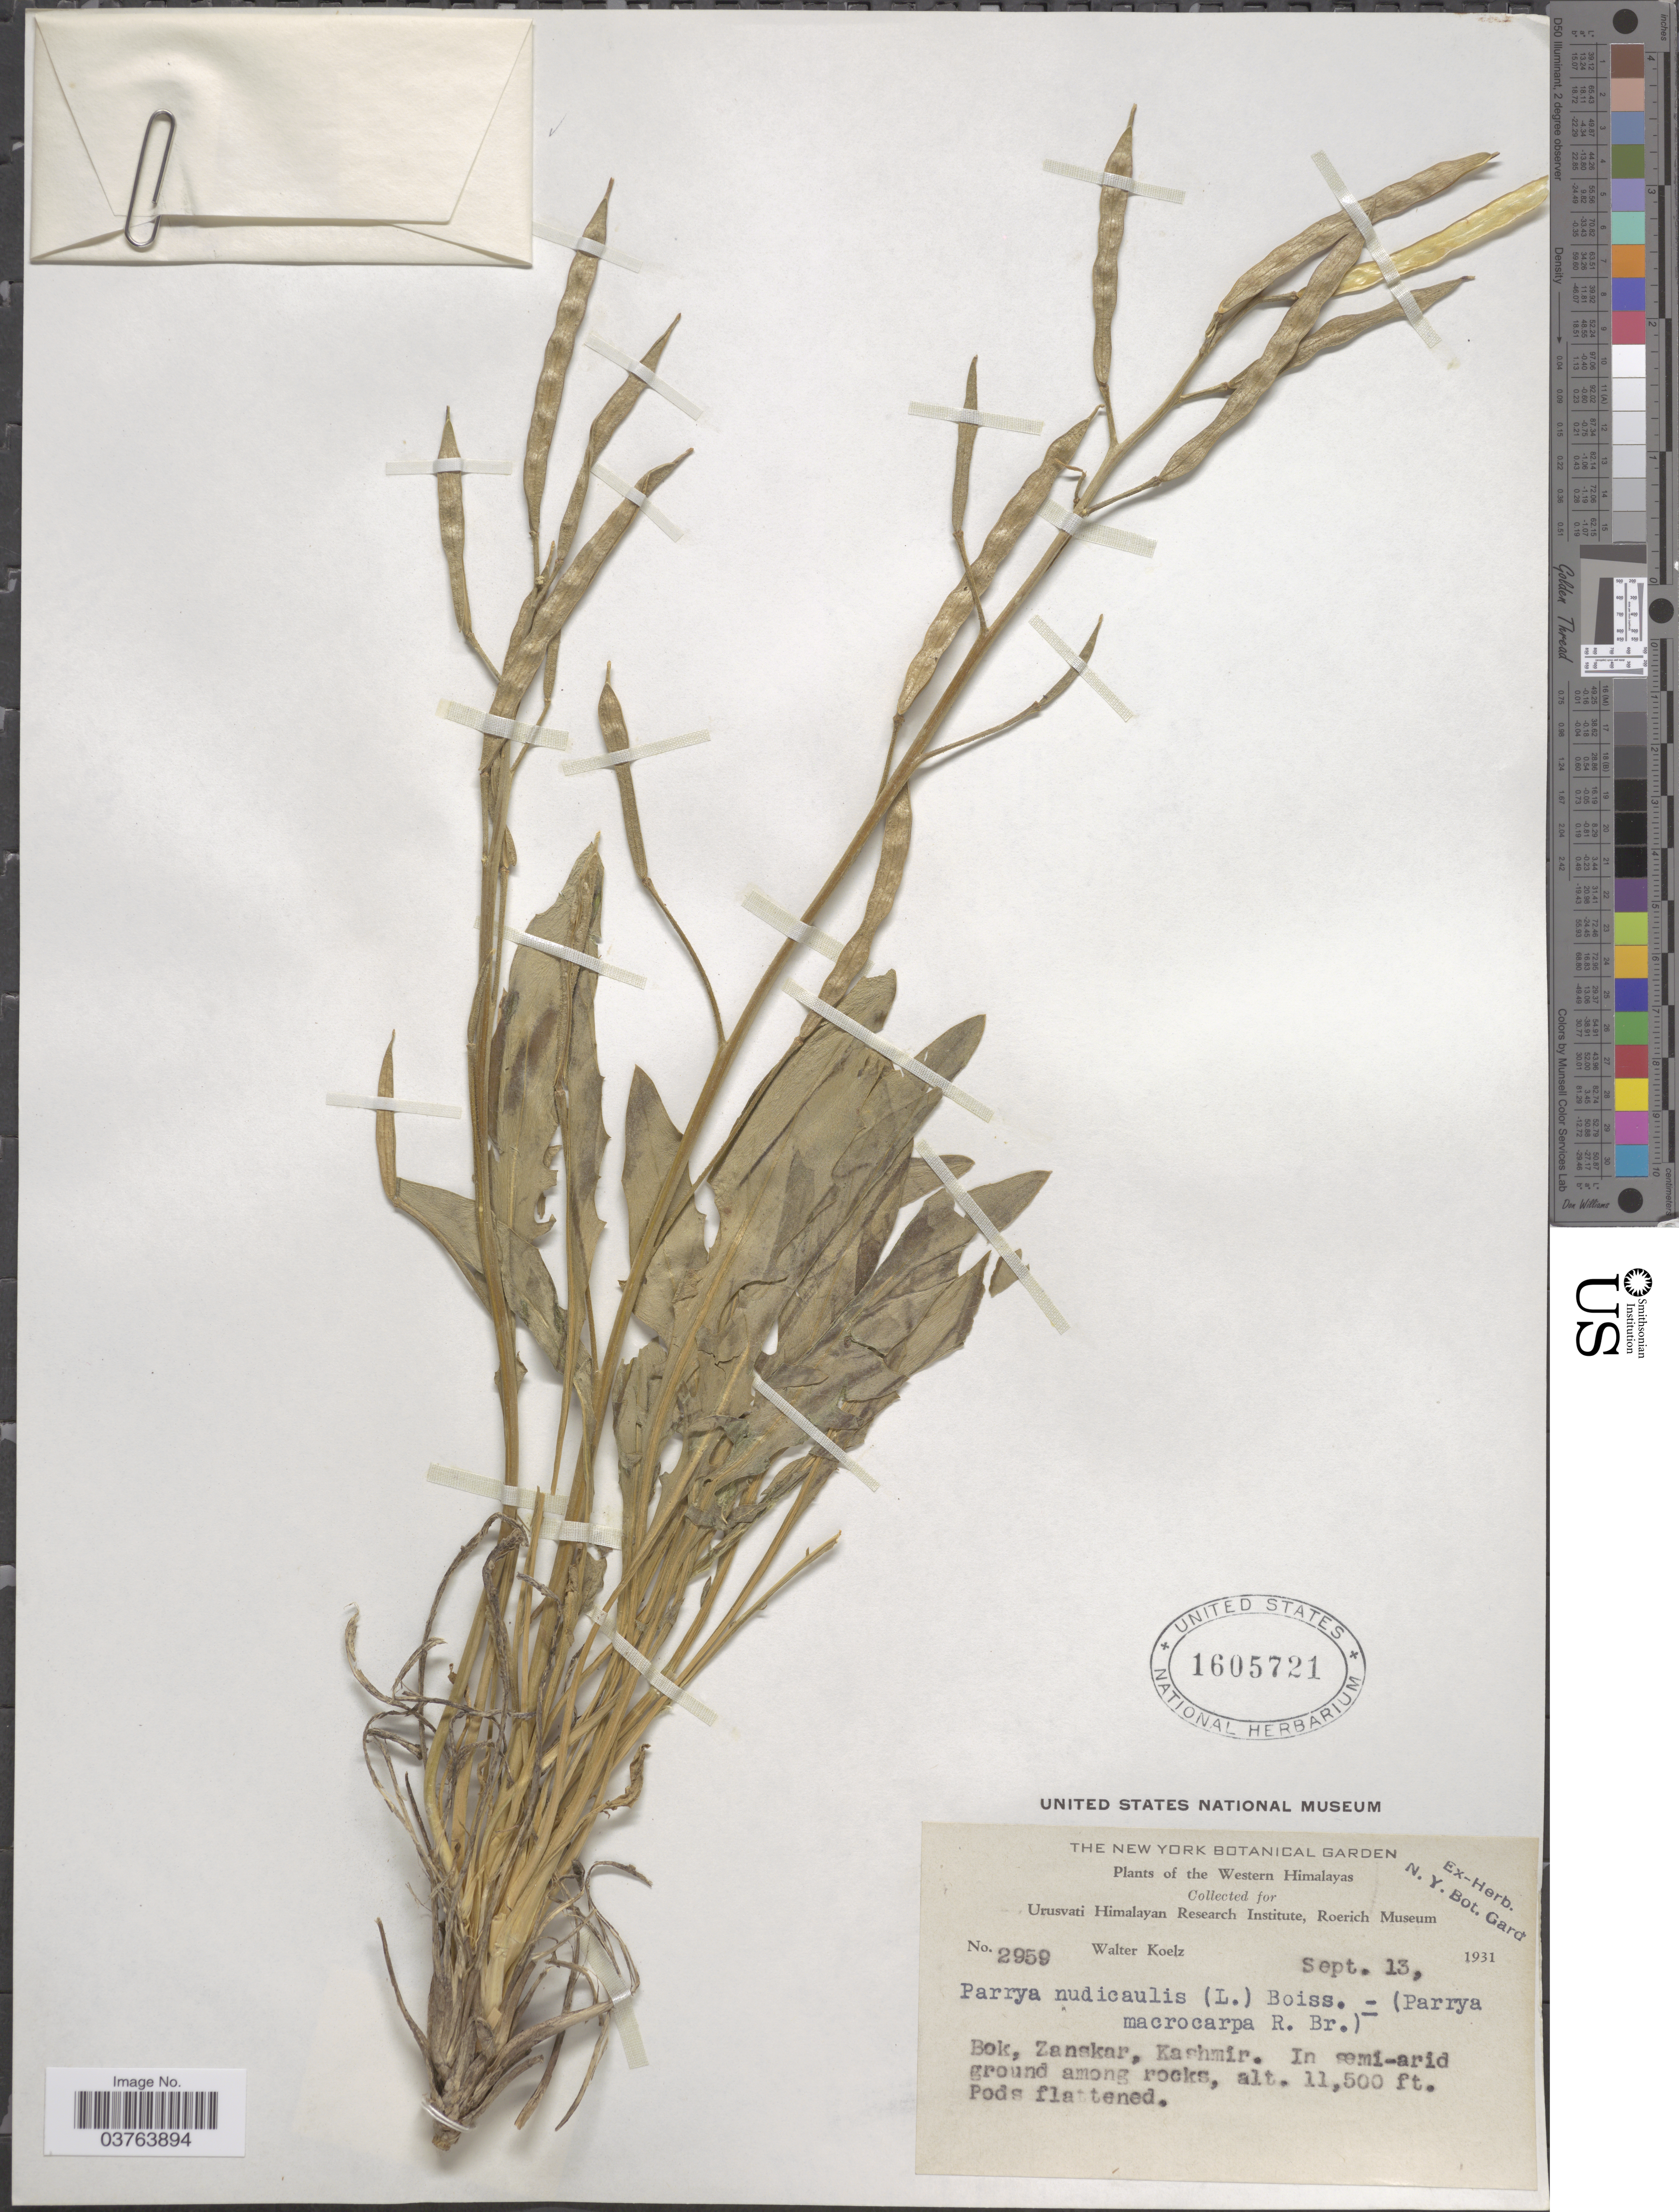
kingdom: Plantae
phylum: Tracheophyta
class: Magnoliopsida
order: Brassicales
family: Brassicaceae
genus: Parrya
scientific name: Parrya nudicaulis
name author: (L.) Regel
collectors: W. N. Koelz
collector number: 2959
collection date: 1931-09-13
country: India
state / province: Jammu and Kashmir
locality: Western Himalayas. Bok, Zanskar, Kashmir.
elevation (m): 3505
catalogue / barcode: US 1605721